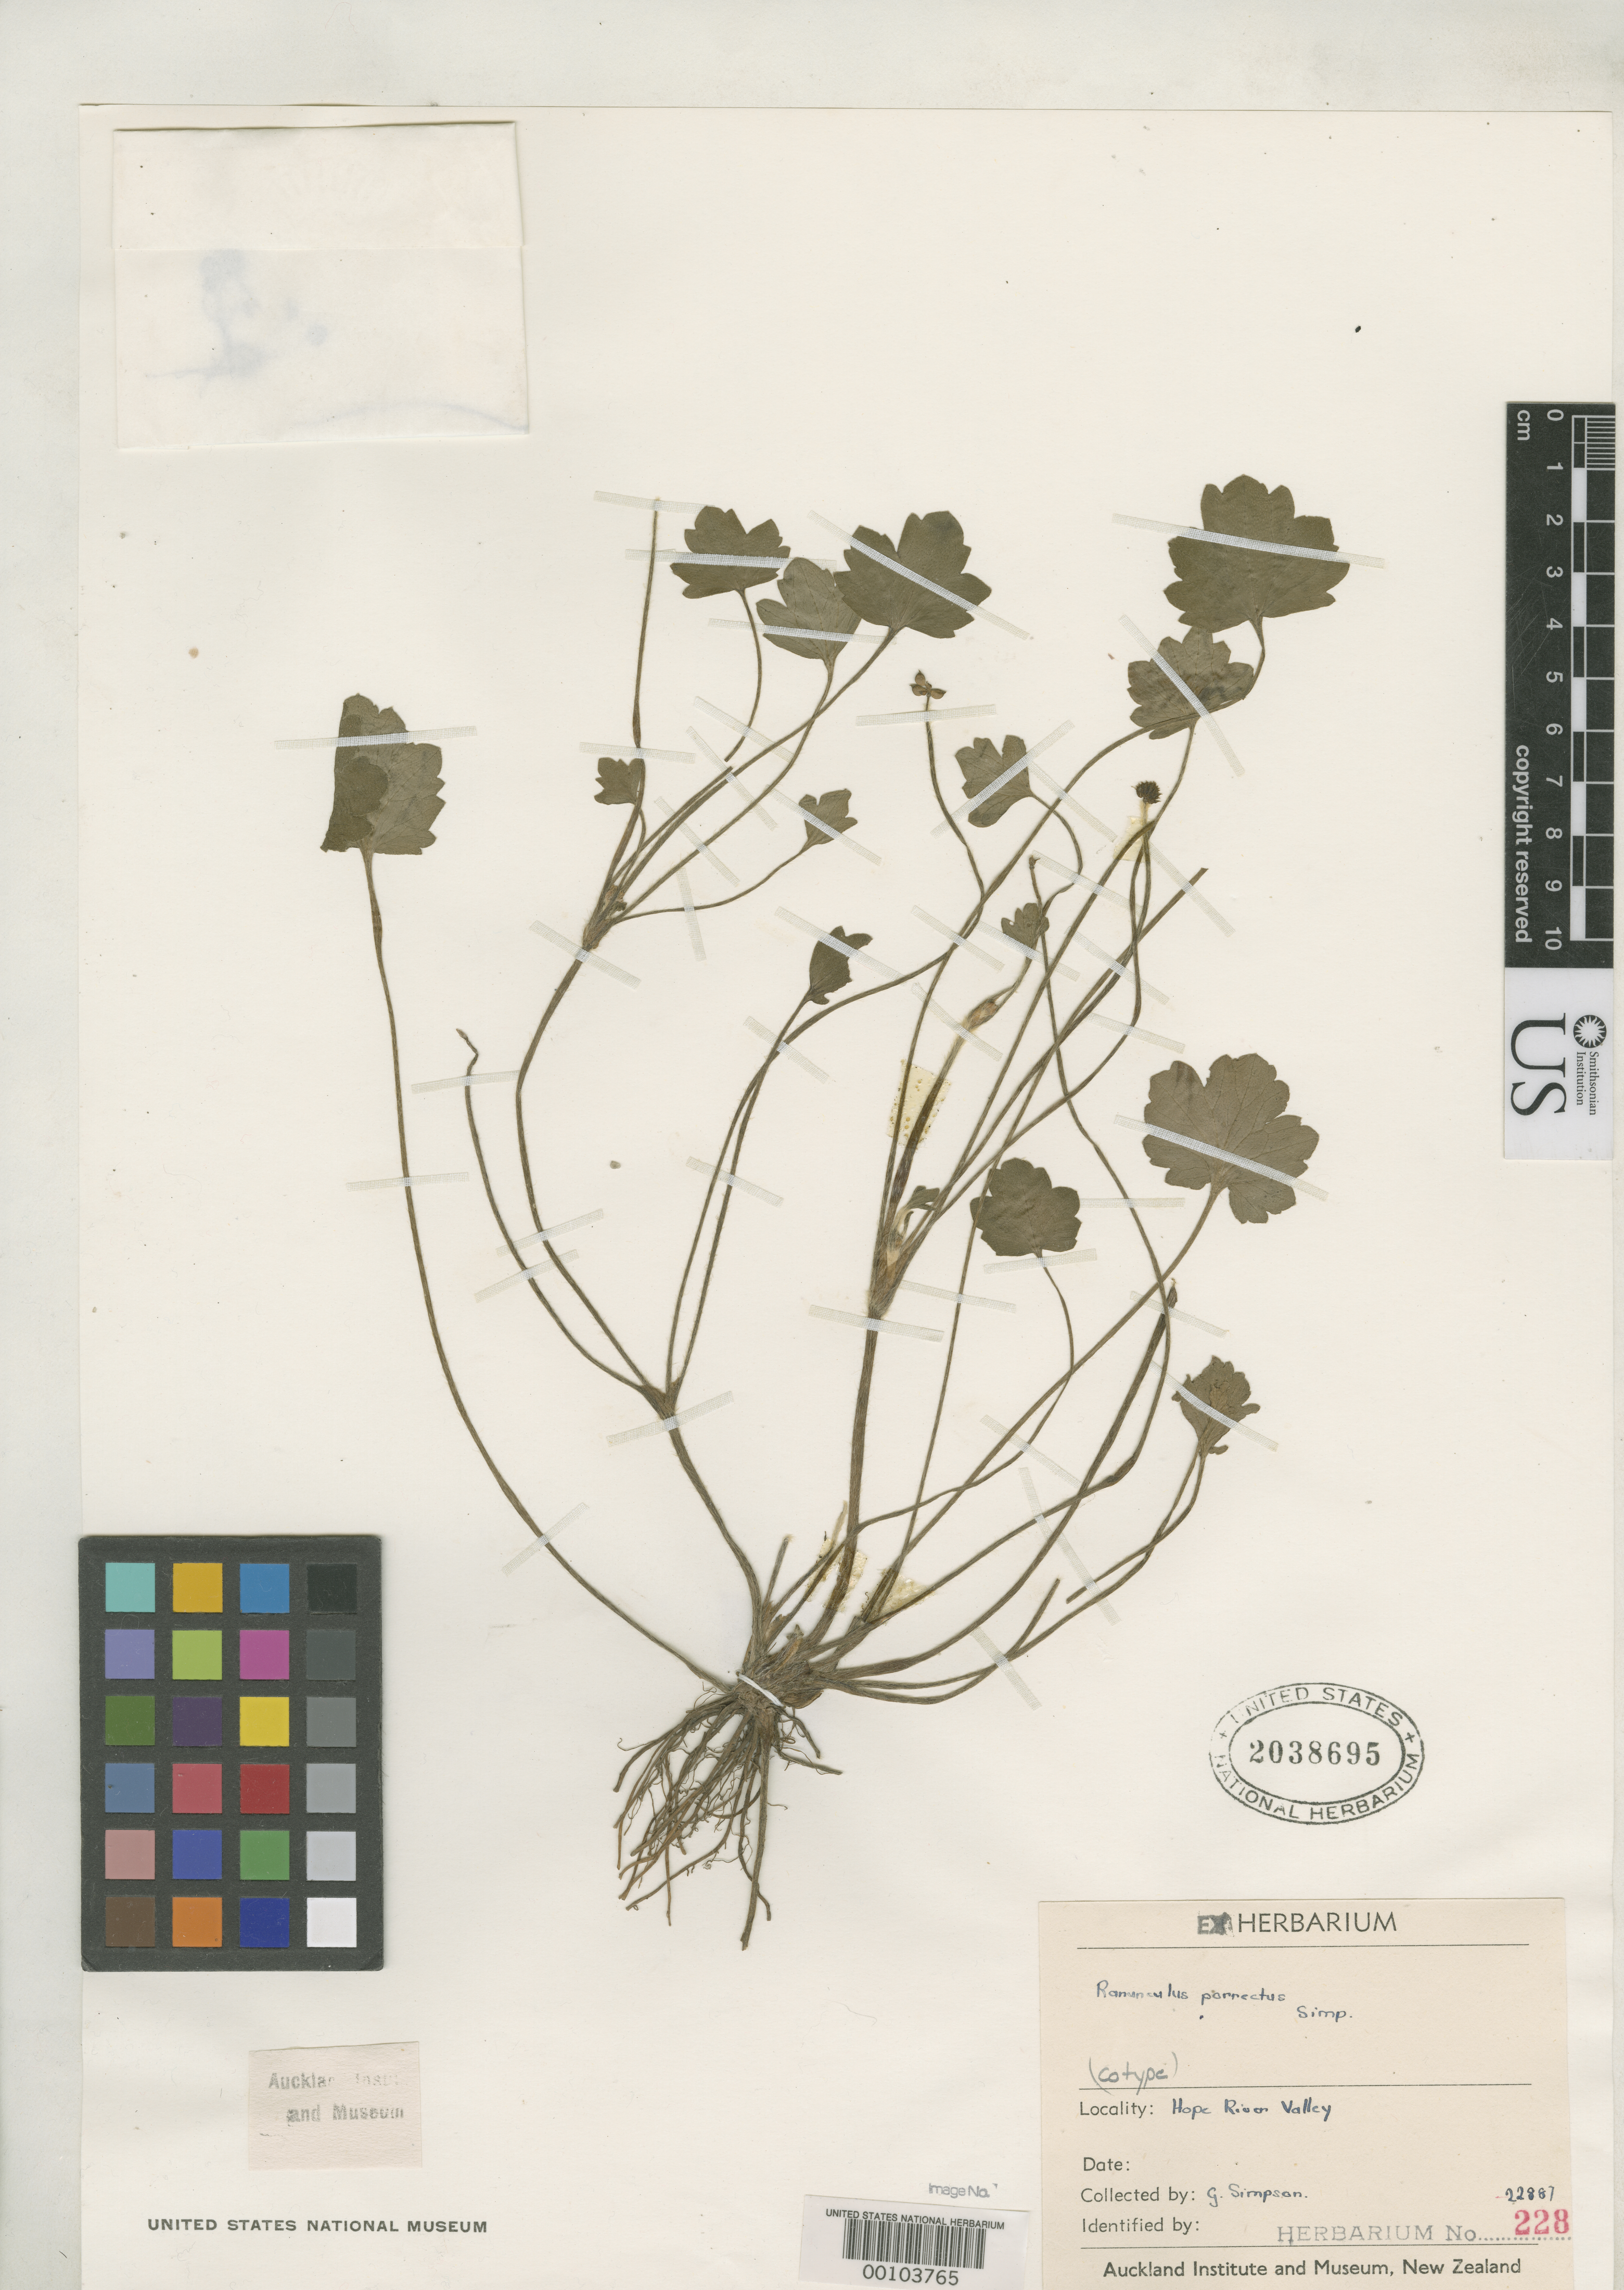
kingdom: Plantae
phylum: Tracheophyta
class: Magnoliopsida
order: Ranunculales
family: Ranunculaceae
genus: Ranunculus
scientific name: Ranunculus porrectus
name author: G. Simpson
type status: Type Collection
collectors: G. Simpson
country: New Zealand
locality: Hope River Valley.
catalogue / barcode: US 2038695